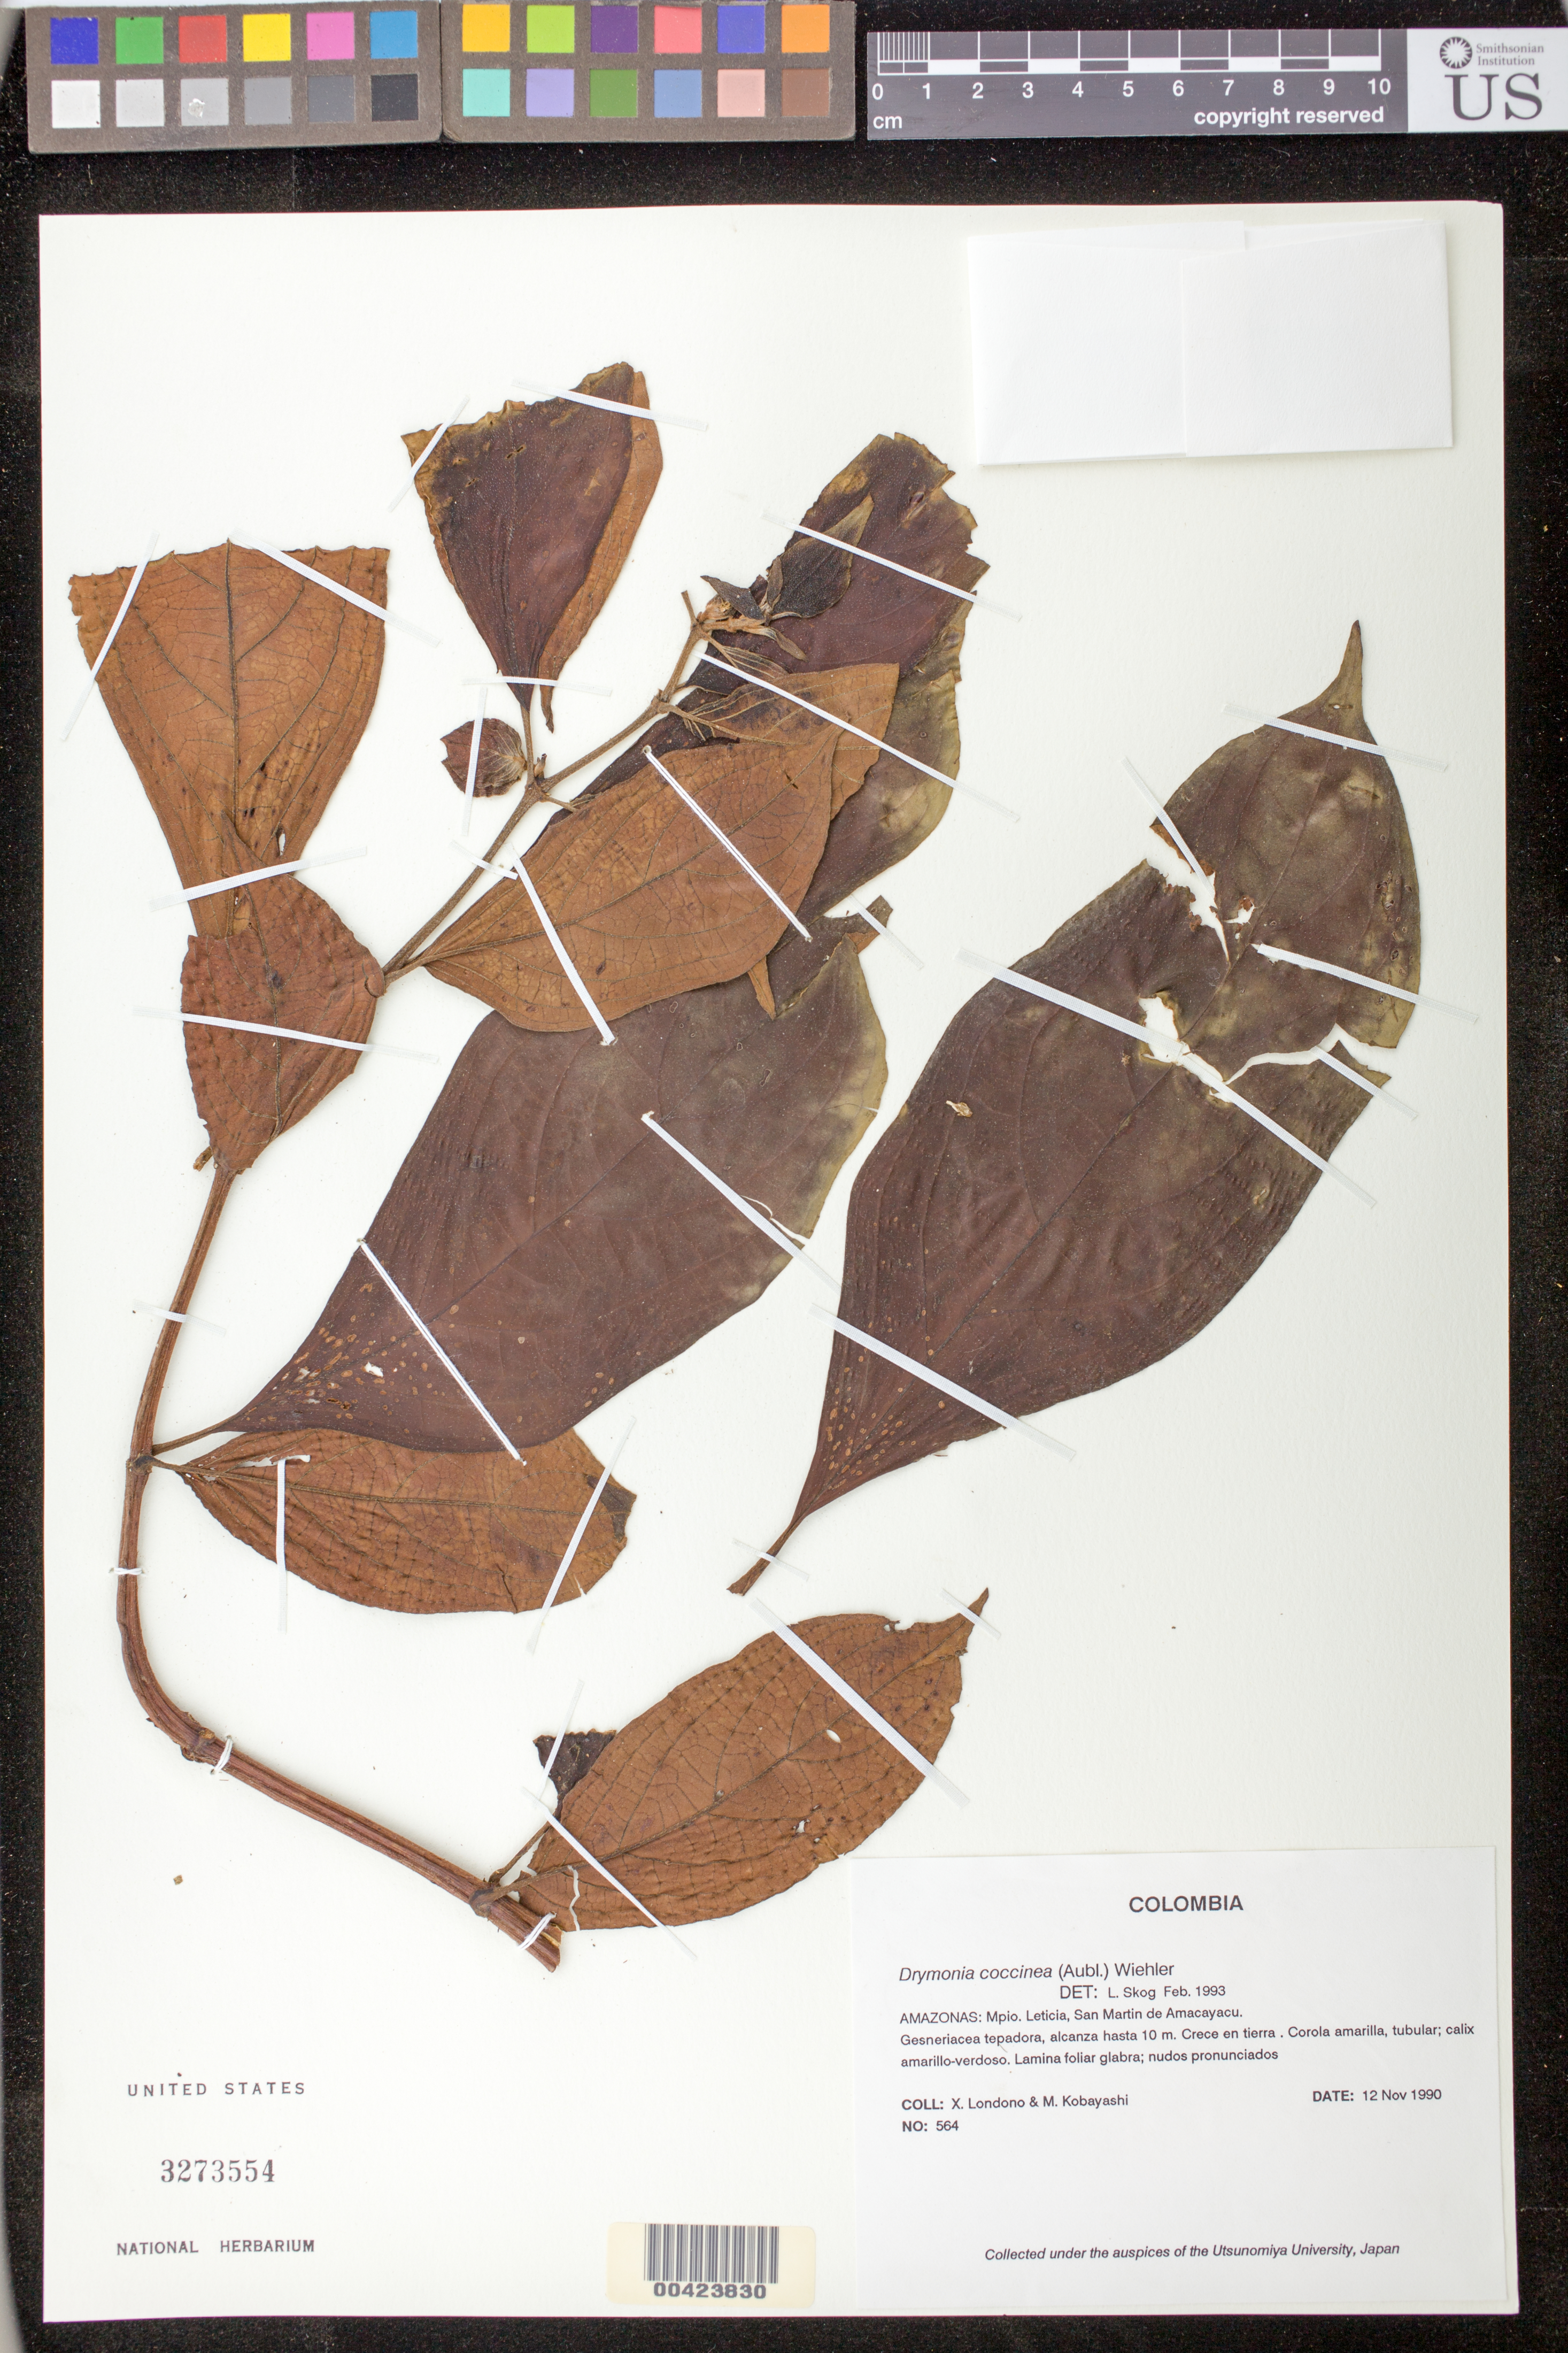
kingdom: Plantae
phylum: Tracheophyta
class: Magnoliopsida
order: Lamiales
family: Gesneriaceae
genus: Drymonia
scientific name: Drymonia coccinea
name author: (Aubl.) Wiehler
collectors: X. Londoño & M. Kobayashi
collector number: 564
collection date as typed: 12 Nov 1990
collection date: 1990-11-12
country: Colombia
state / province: Amazônas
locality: Leticia Mun., San Martin de Amacayacu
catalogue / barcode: US 3273554